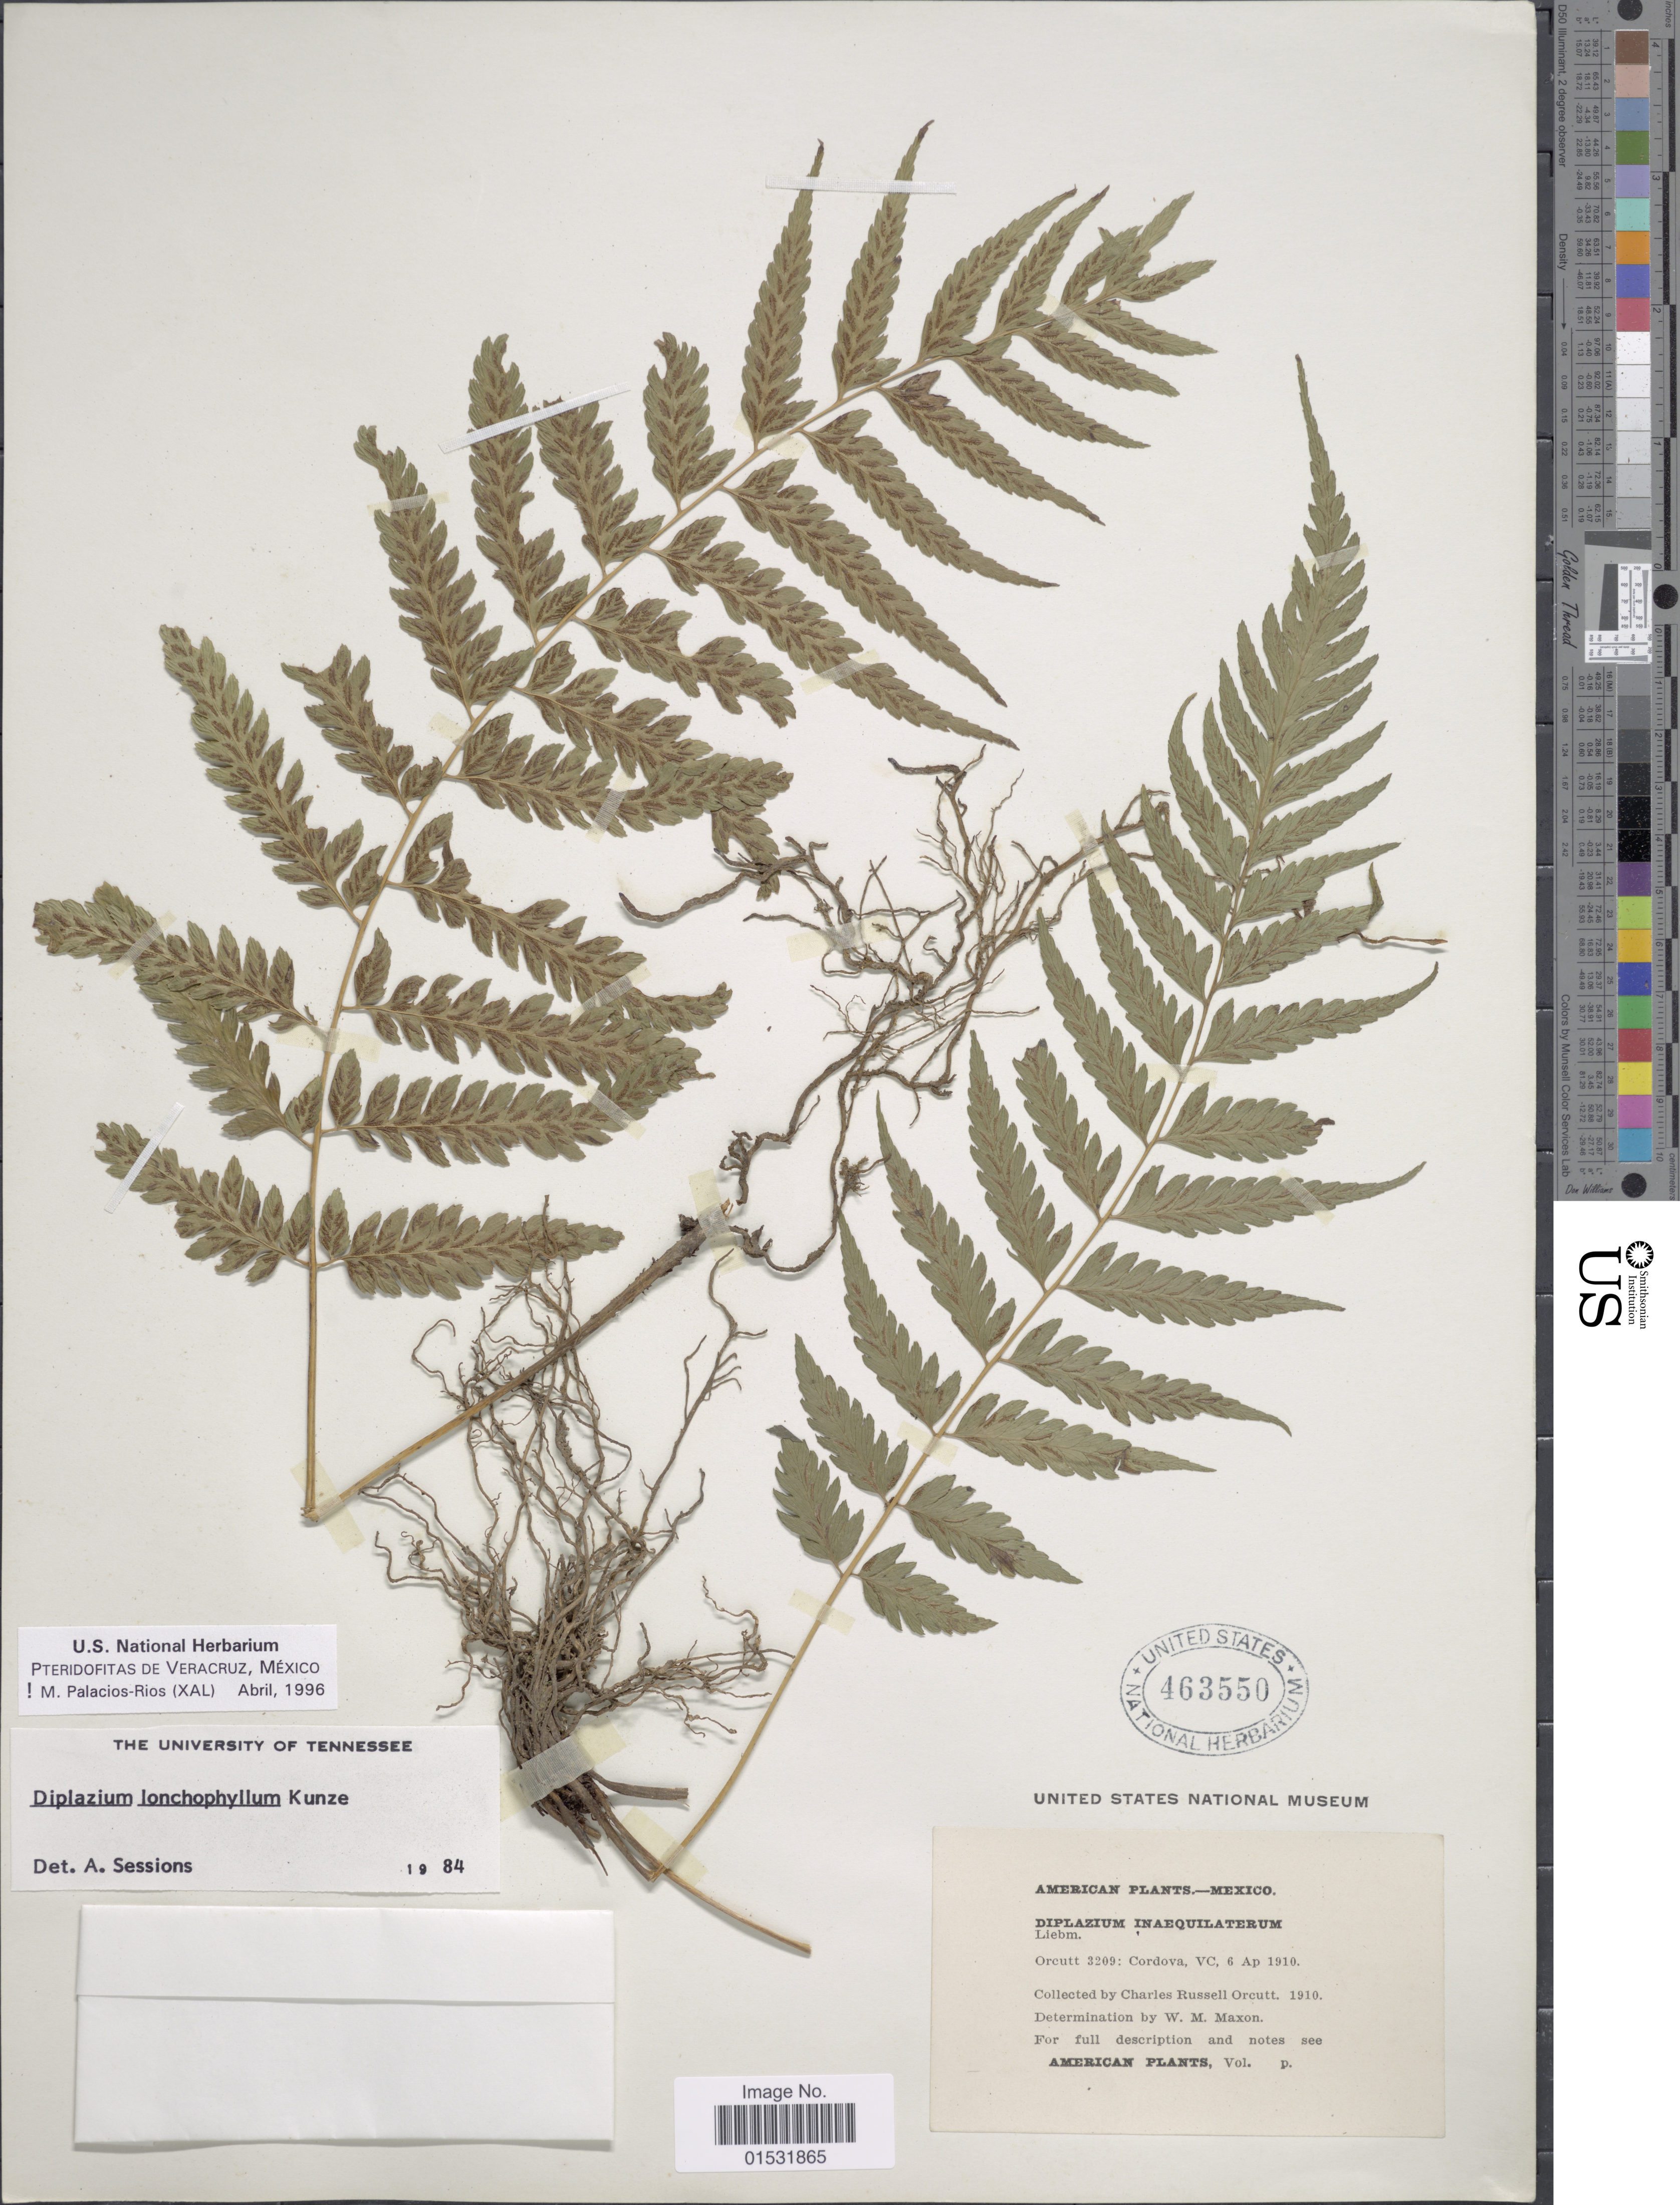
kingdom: Plantae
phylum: Tracheophyta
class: Polypodiopsida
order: Polypodiales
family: Athyriaceae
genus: Diplazium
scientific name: Diplazium lonchophyllum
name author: Kunze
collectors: C. R. Orcutt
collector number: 3209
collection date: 1910-04-06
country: Mexico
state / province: Veracruz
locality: Cordova, VC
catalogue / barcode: US 463550